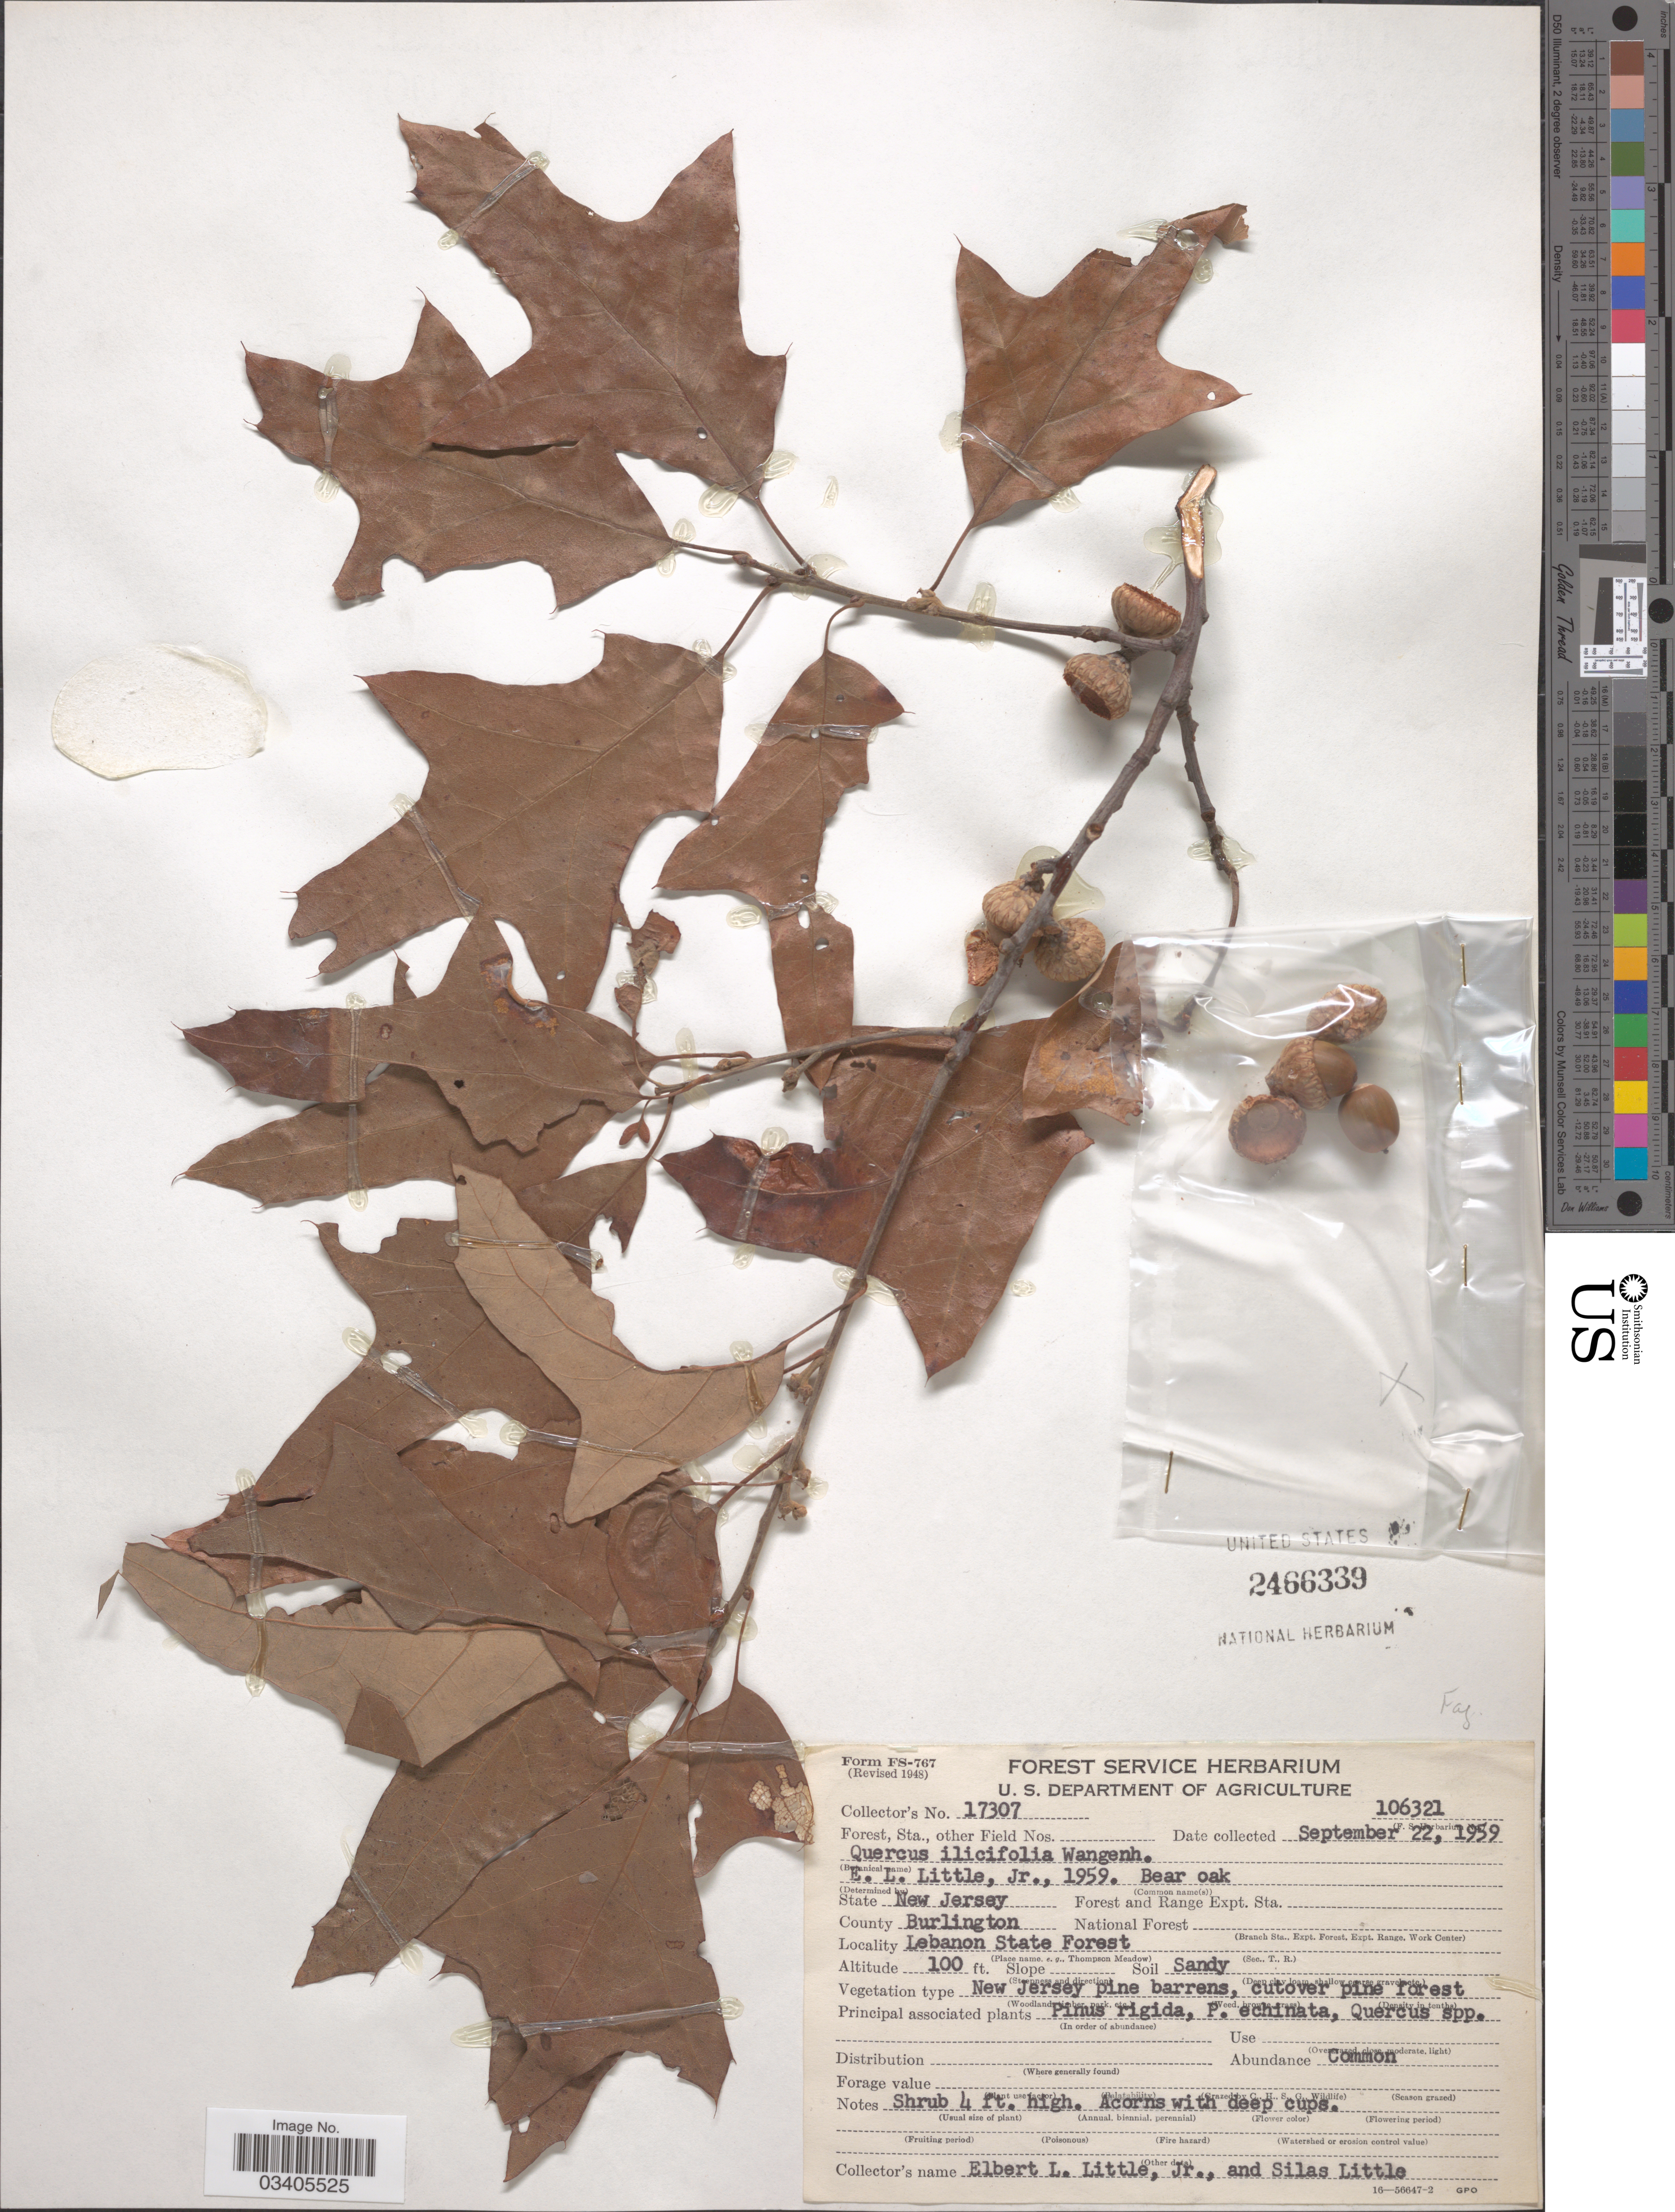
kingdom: Plantae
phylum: Tracheophyta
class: Magnoliopsida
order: Fagales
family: Fagaceae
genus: Quercus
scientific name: Quercus ilicifolia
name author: Wangenh.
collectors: E. L. Little & S. Little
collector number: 17307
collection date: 1959-09-22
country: United States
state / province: New Jersey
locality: County Burlington. Lebanon State Forest. New Jersey pine barrens.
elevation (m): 30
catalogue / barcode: US 2466339